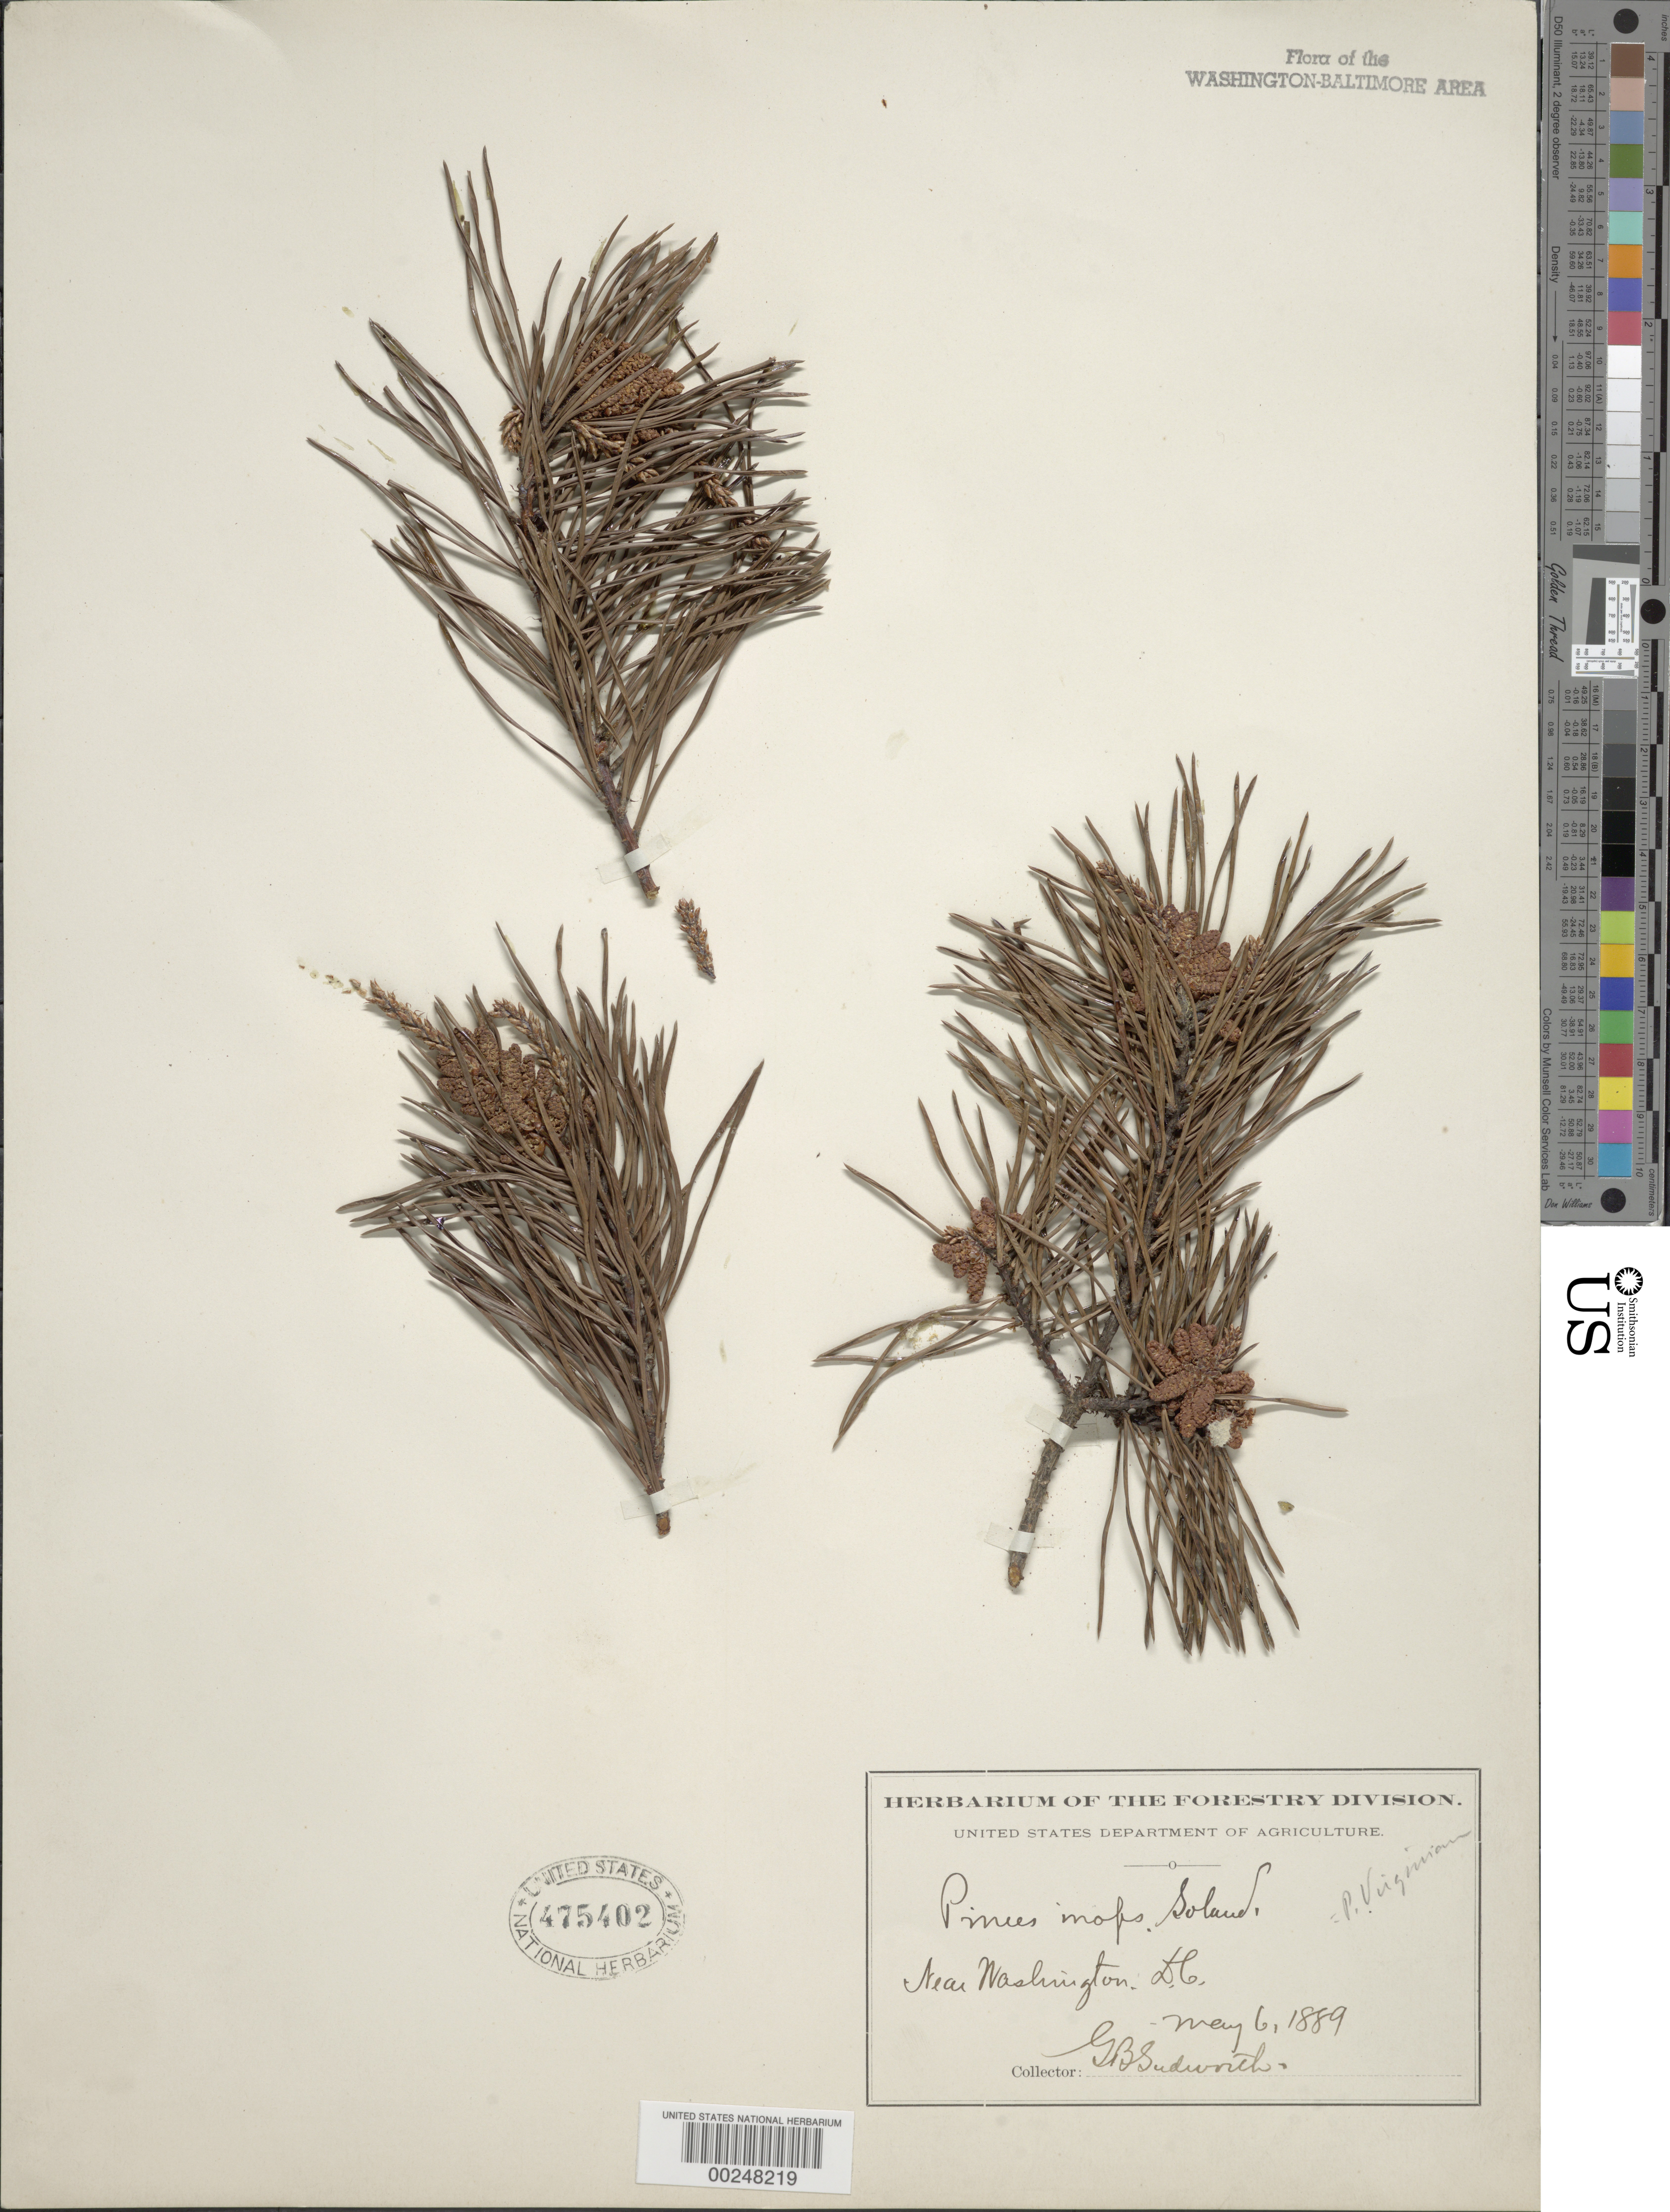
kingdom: Plantae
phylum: Tracheophyta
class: Pinopsida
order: Pinales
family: Pinaceae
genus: Pinus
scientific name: Pinus virginiana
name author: Mill.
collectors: G. B. Sudworth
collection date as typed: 06 May 1889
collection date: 1889-05-06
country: United States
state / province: District of Columbia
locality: Near Washington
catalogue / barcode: US 475402